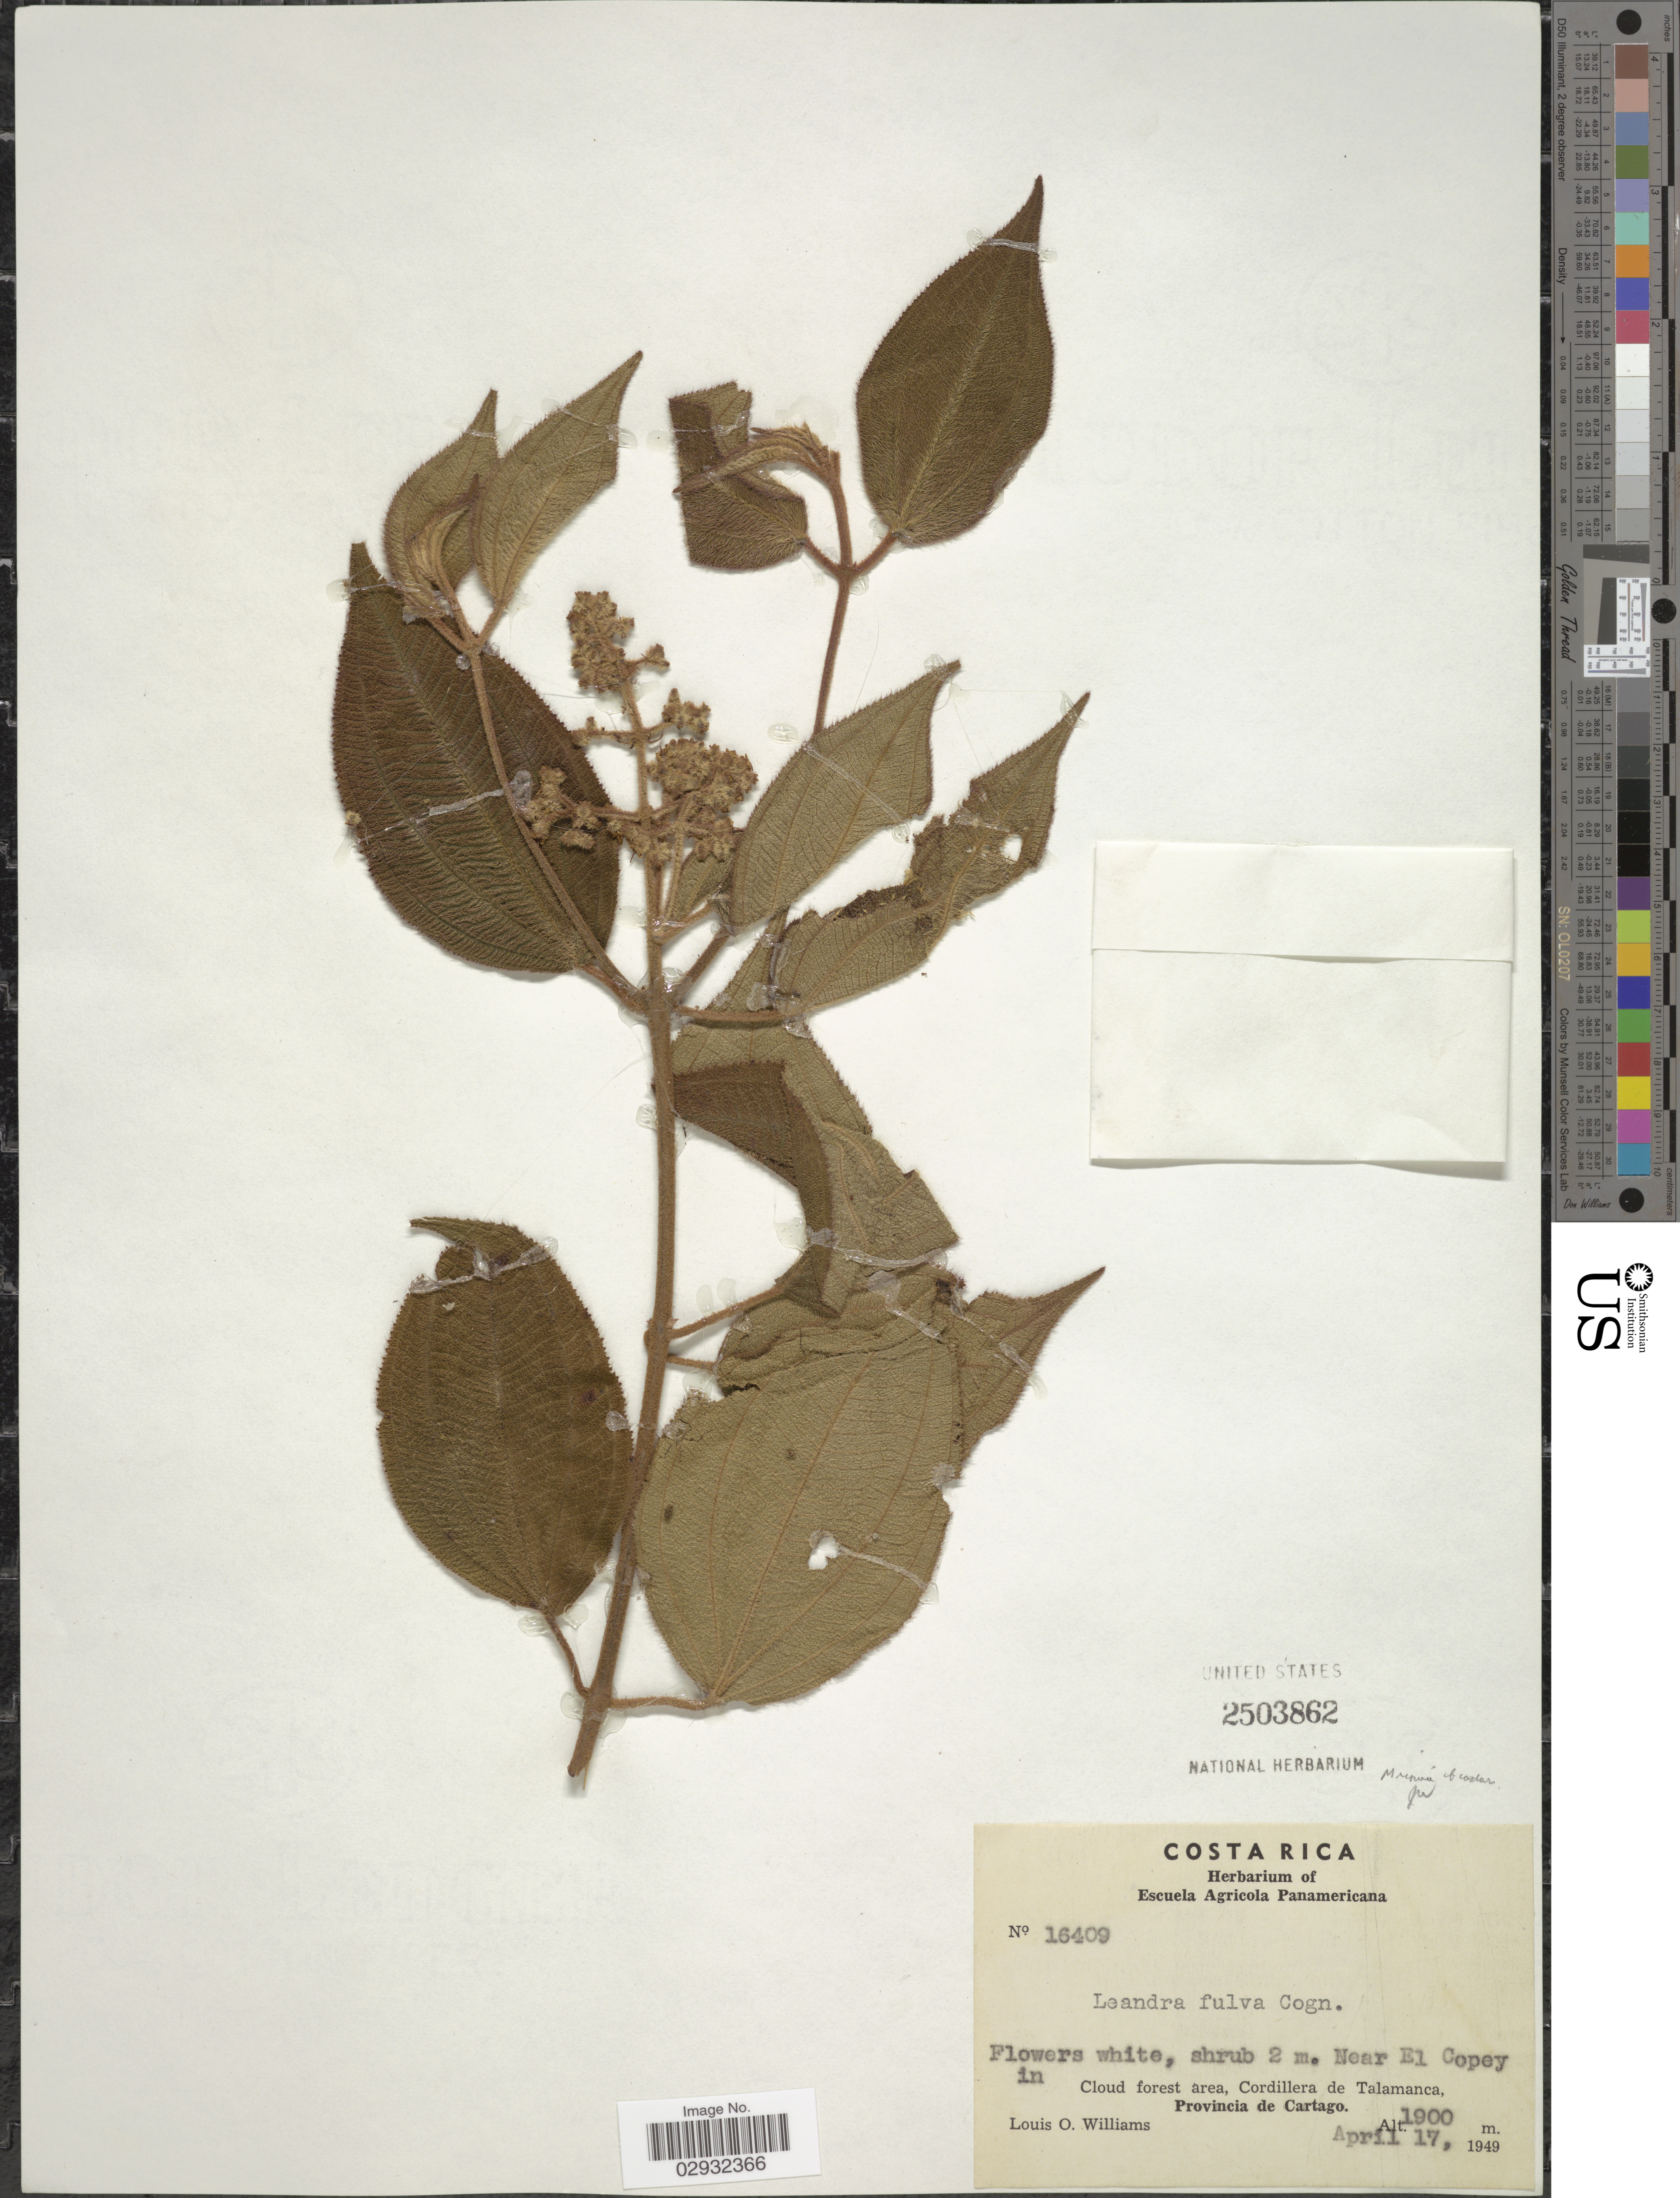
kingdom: Plantae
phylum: Tracheophyta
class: Magnoliopsida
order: Myrtales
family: Melastomataceae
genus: Miconia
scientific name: Miconia costaricensis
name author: Cogn.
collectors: L. O. Williams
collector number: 16409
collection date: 1949-04-17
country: Costa Rica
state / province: Cartago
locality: Near El Copey, in cloud forest area, Cordillera de Talamanca.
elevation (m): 1900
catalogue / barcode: US 2503862